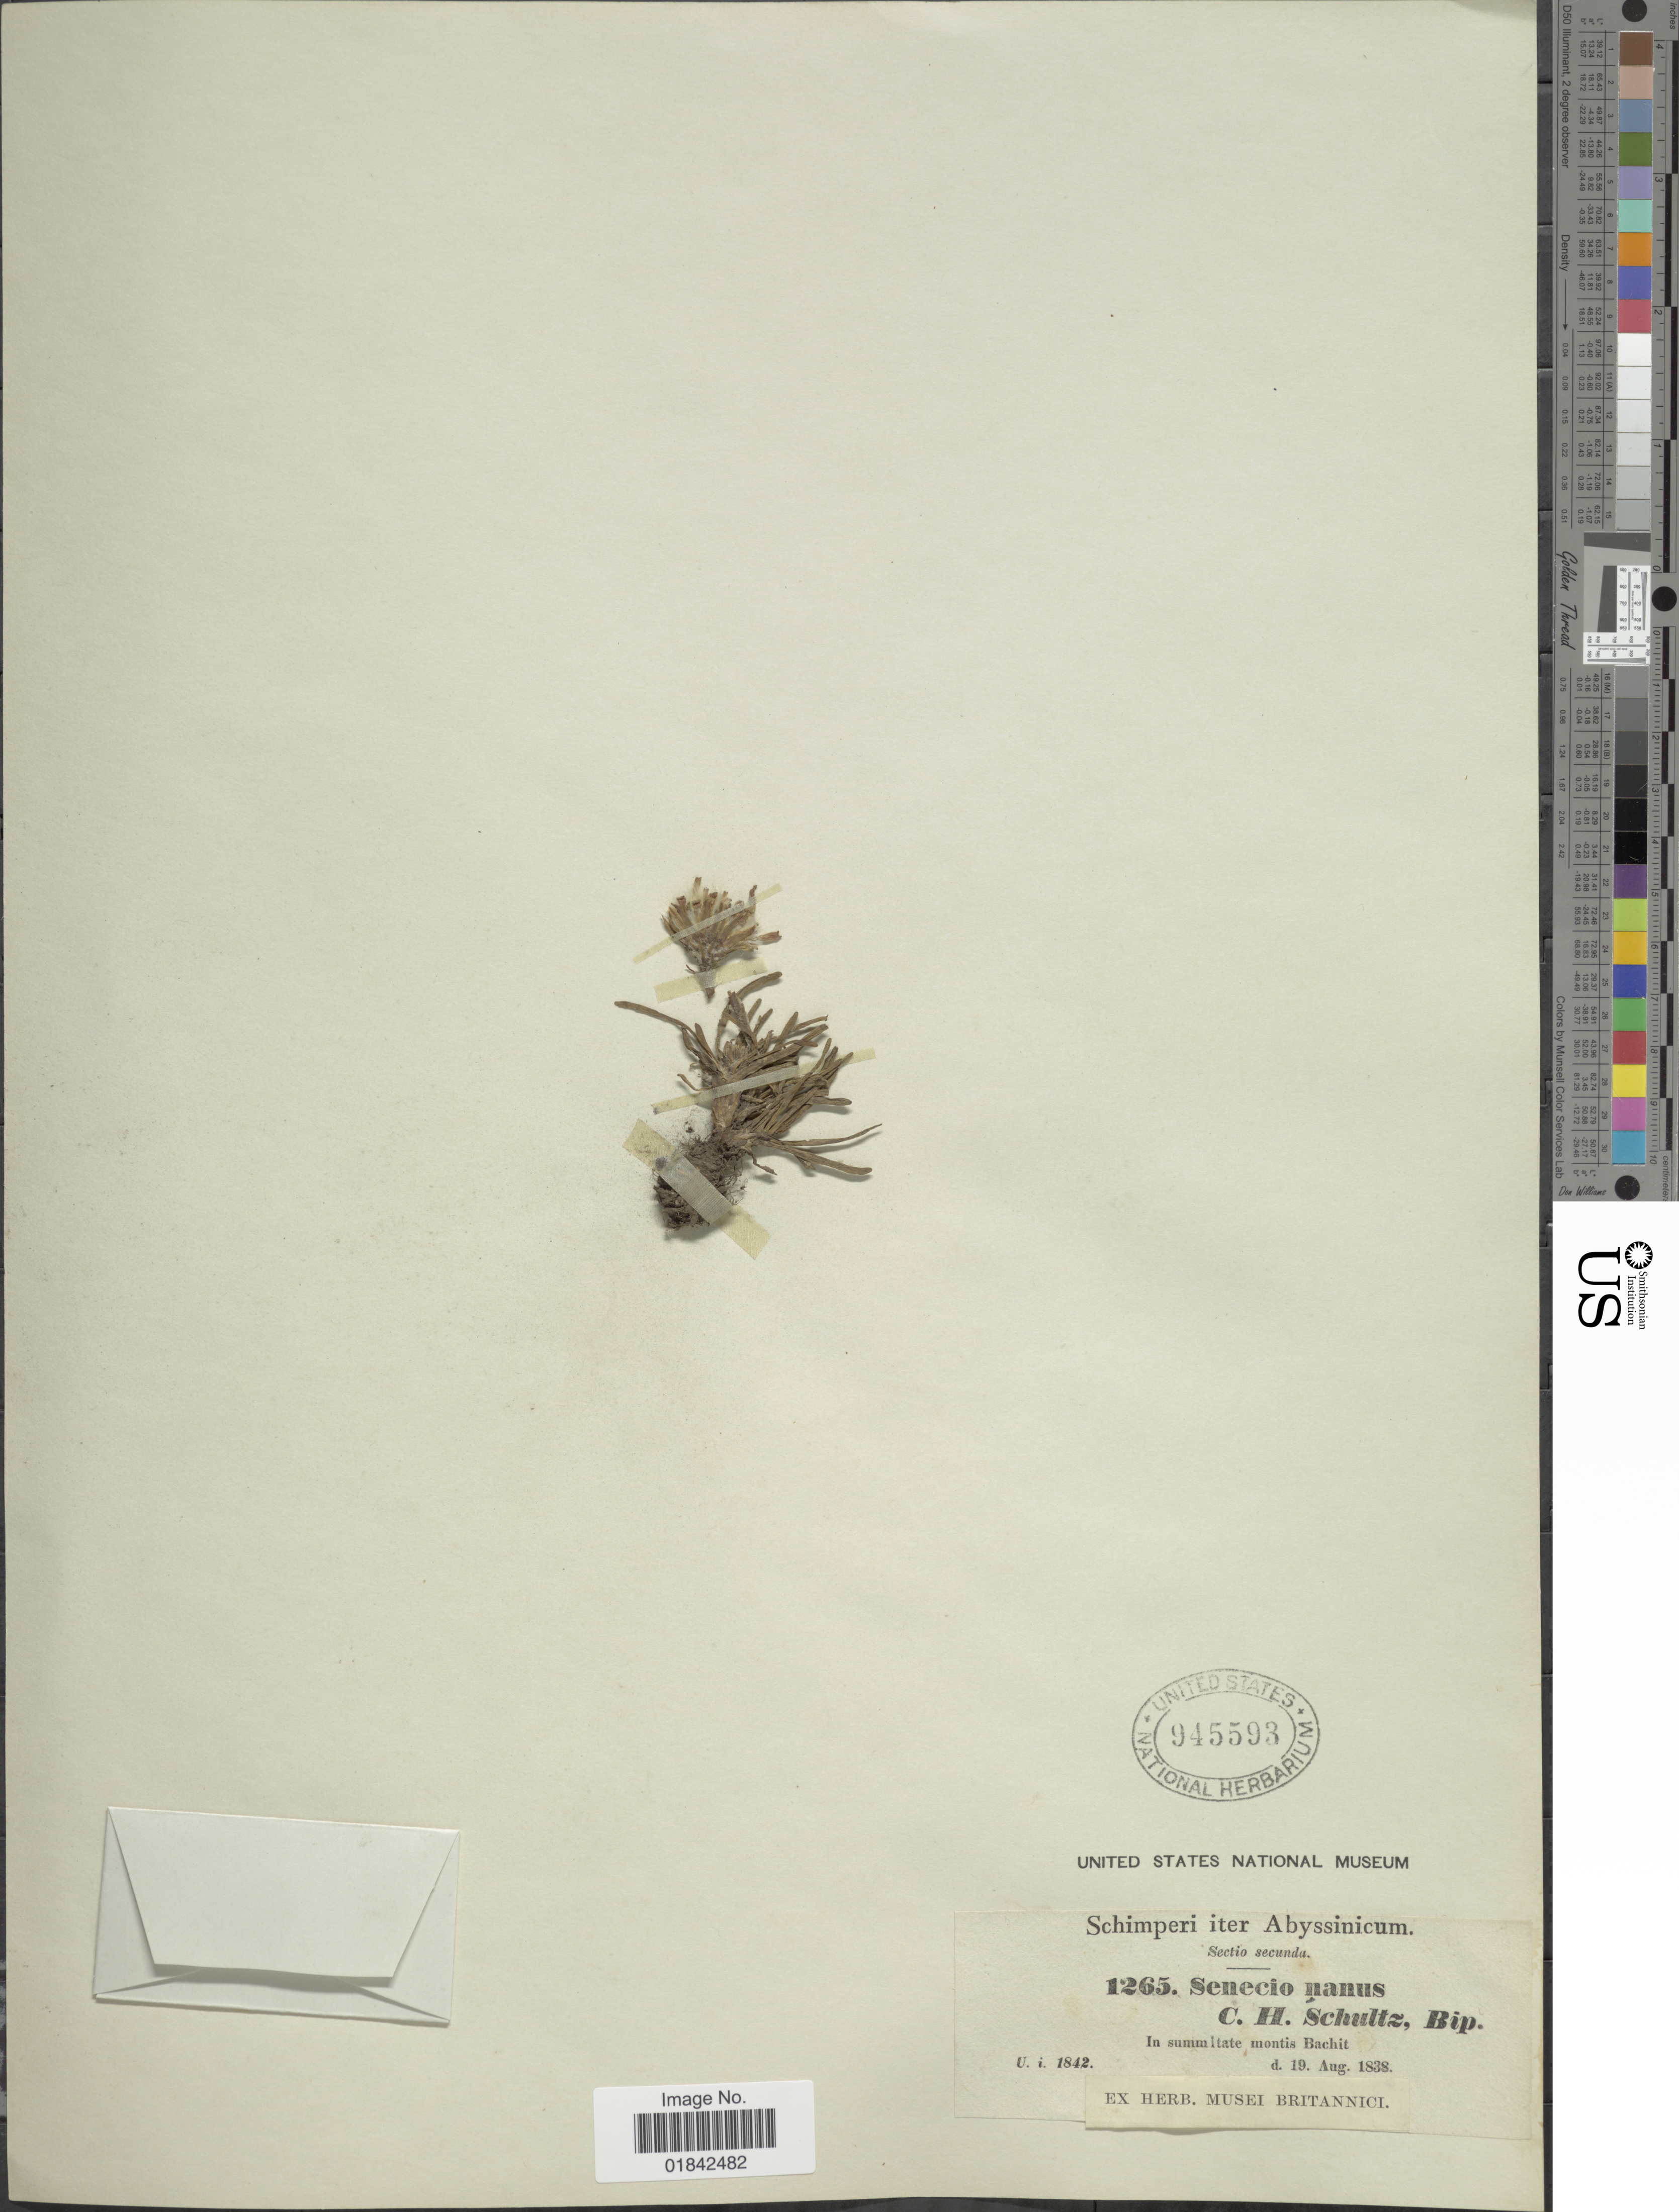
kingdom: Plantae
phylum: Tracheophyta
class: Magnoliopsida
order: Asterales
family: Asteraceae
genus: Senecio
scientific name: Senecio nanus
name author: Sch. Bip.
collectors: -. Schimper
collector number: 1265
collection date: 1838-08-19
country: Eritrea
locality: Abyssinicum. In summitate montis Bachit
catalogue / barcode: US 945593